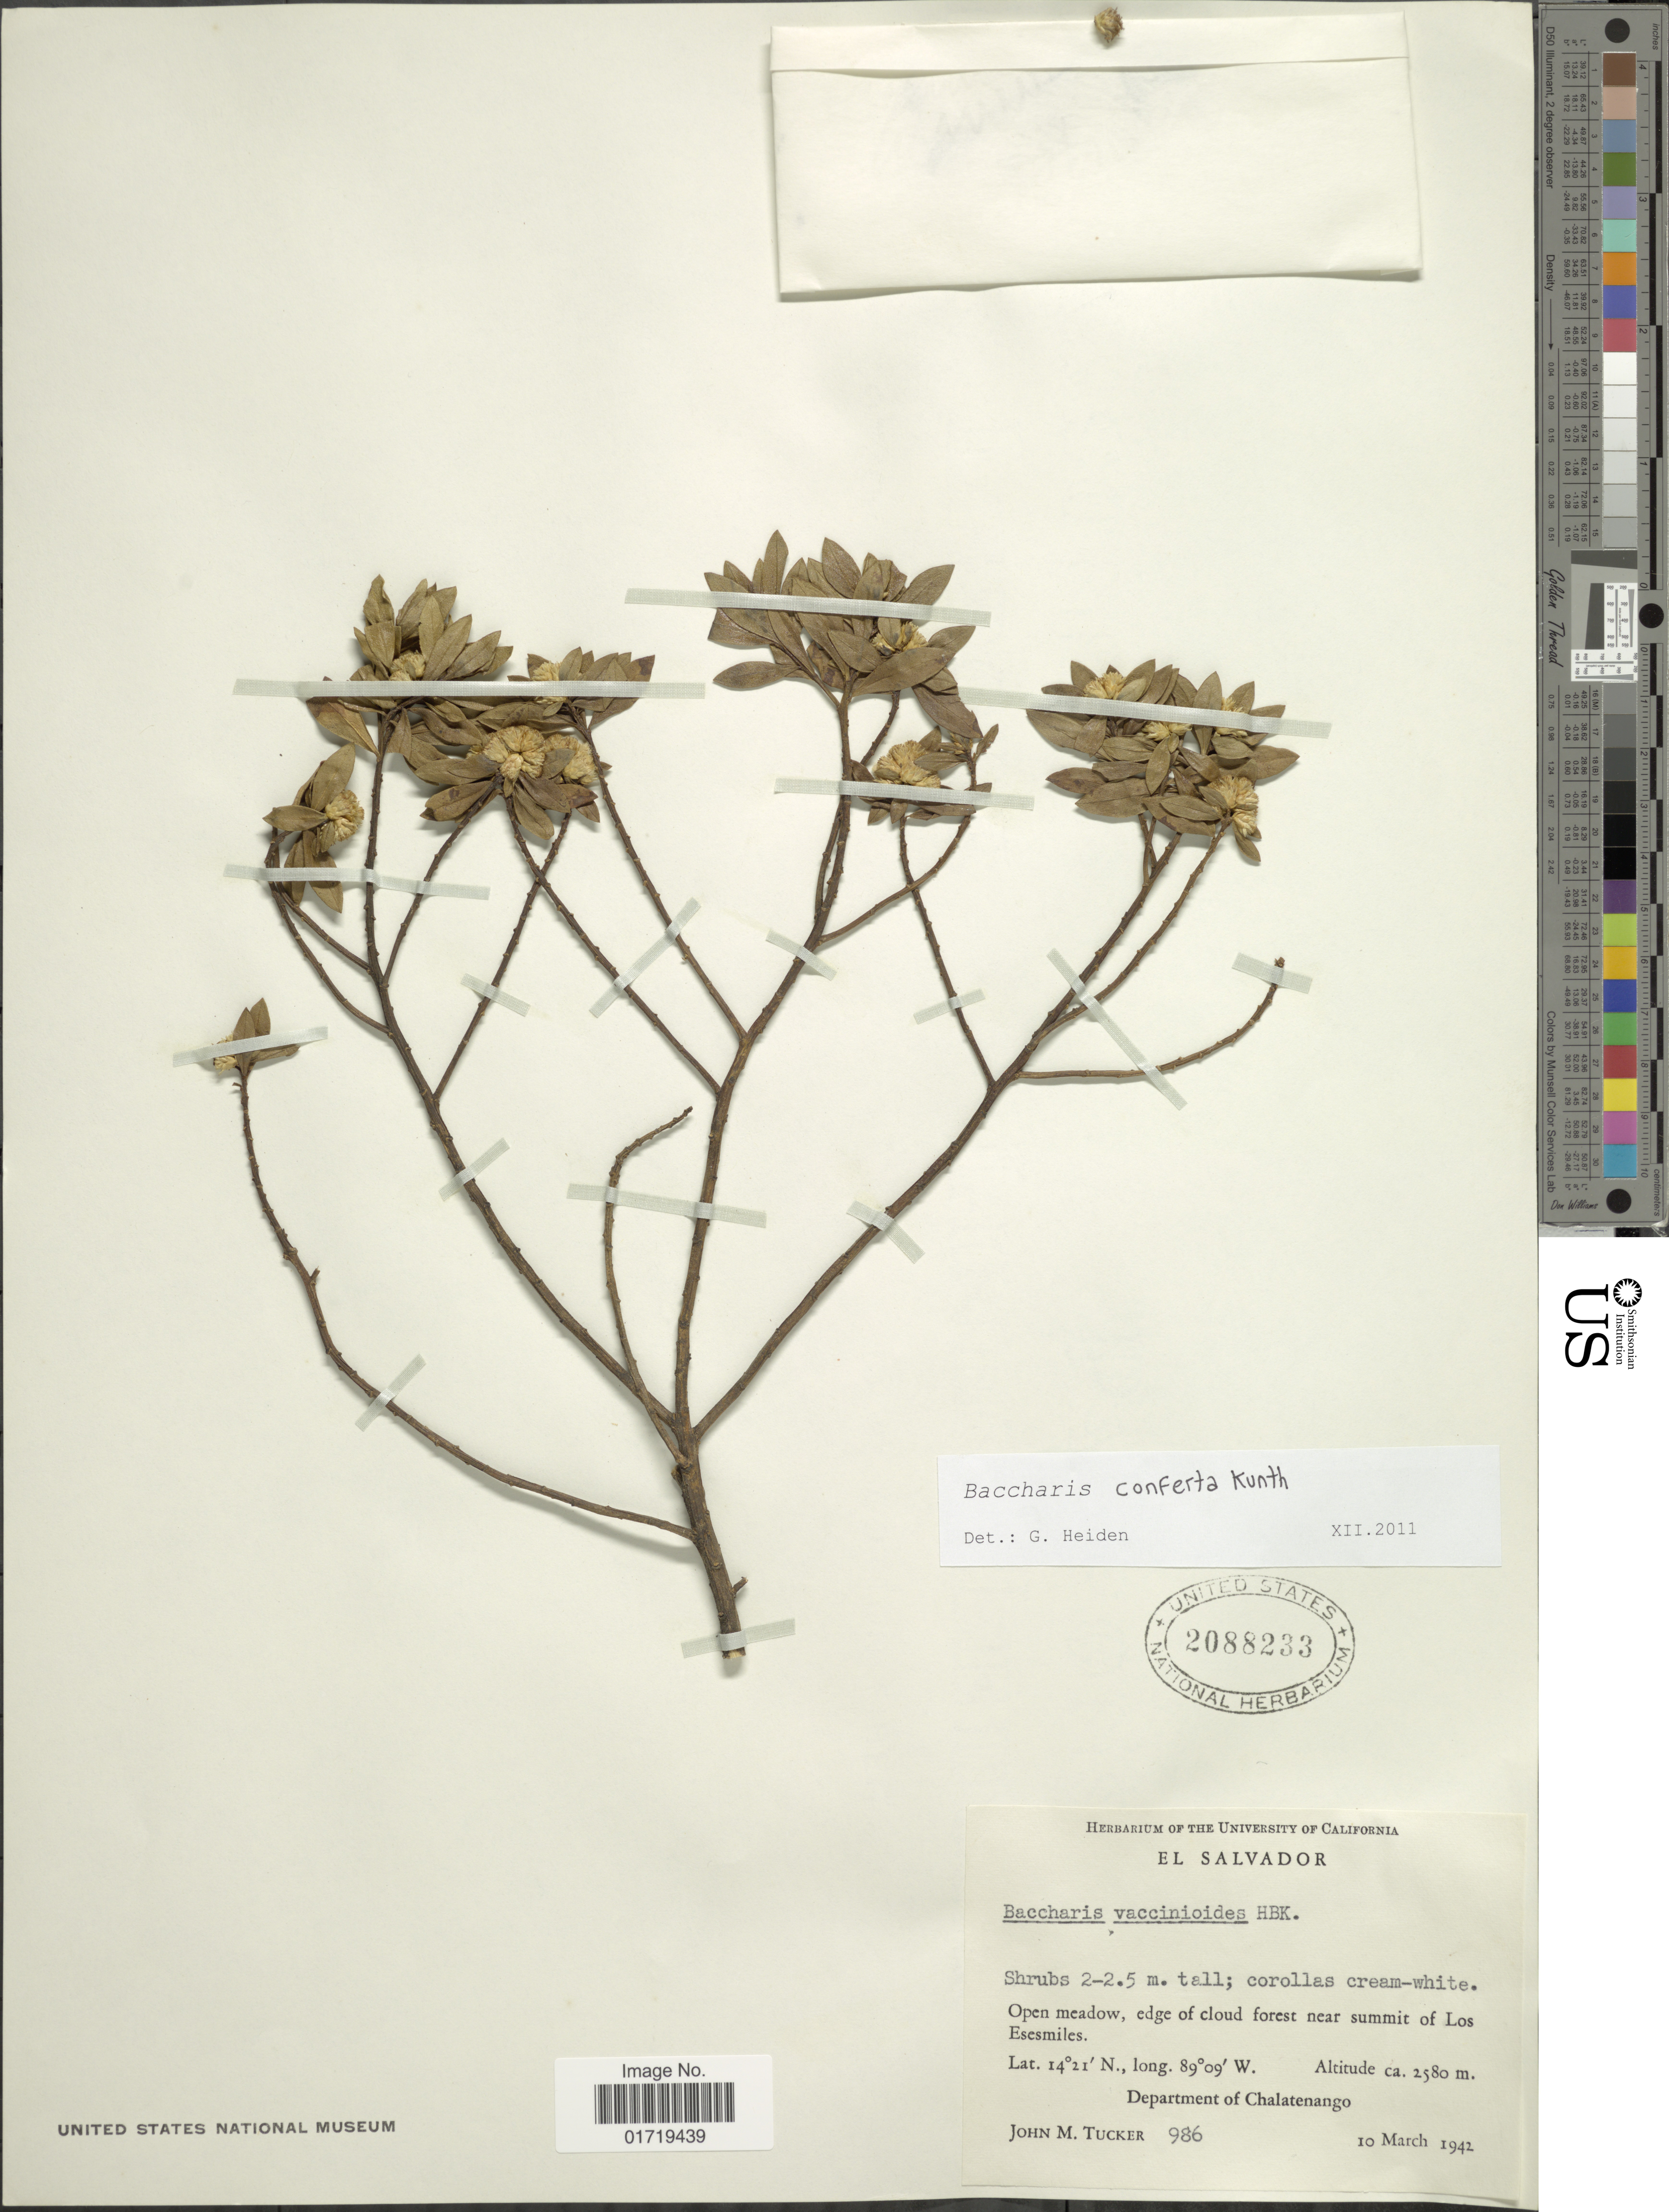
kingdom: Plantae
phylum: Tracheophyta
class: Magnoliopsida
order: Asterales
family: Asteraceae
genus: Baccharis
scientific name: Baccharis conferta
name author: Kunth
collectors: J. M. Tucker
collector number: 986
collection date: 1942-03-10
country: El Salvador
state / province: Chalatenango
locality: Open meadow, edge of cloud forest near summit of Los Esesmiles, Department of Chalatenango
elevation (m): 2580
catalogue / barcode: US 2088233